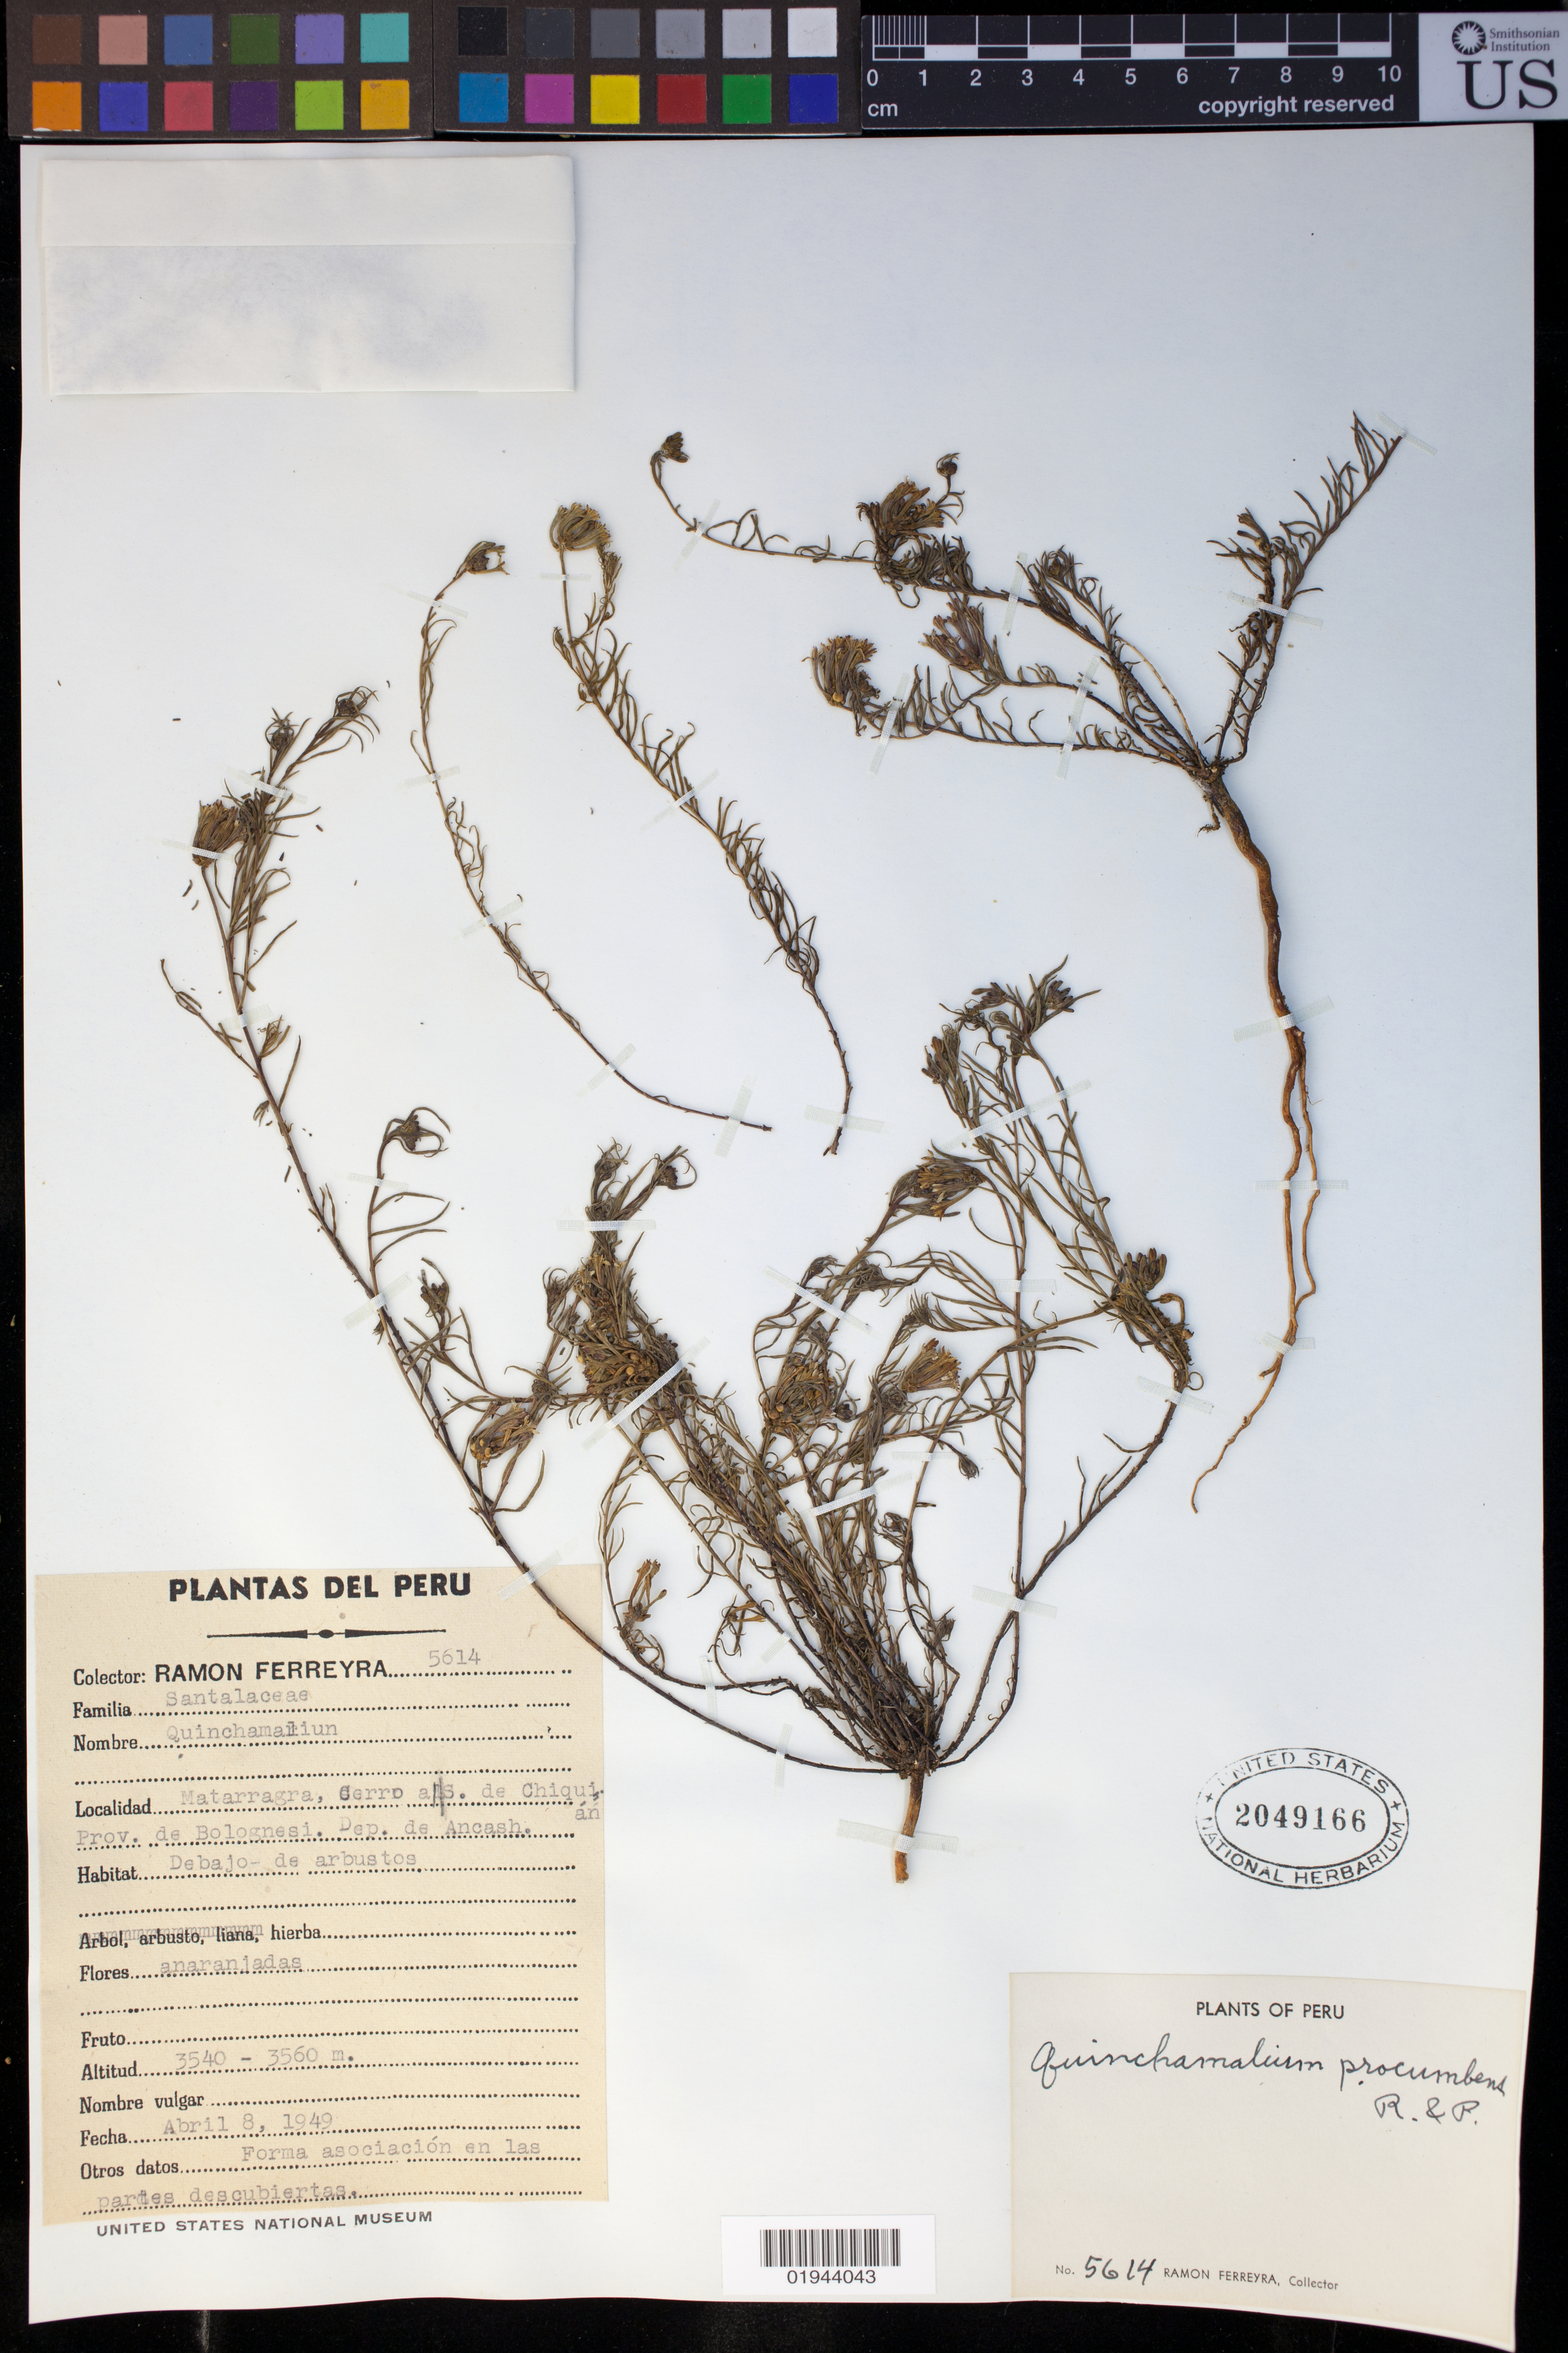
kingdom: Plantae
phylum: Tracheophyta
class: Magnoliopsida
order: Santalales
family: Schoepfiaceae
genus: Quinchamalium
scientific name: Quinchamalium procumbens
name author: Ruiz & Pav.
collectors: R. A. Ferreyra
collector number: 5614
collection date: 1949-04-08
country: Peru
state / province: Ancash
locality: Matarragra, Cerro al S. de Chiquian, Prov. de Bolognesi, Dep. de Ancash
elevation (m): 3540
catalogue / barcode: US 2049166